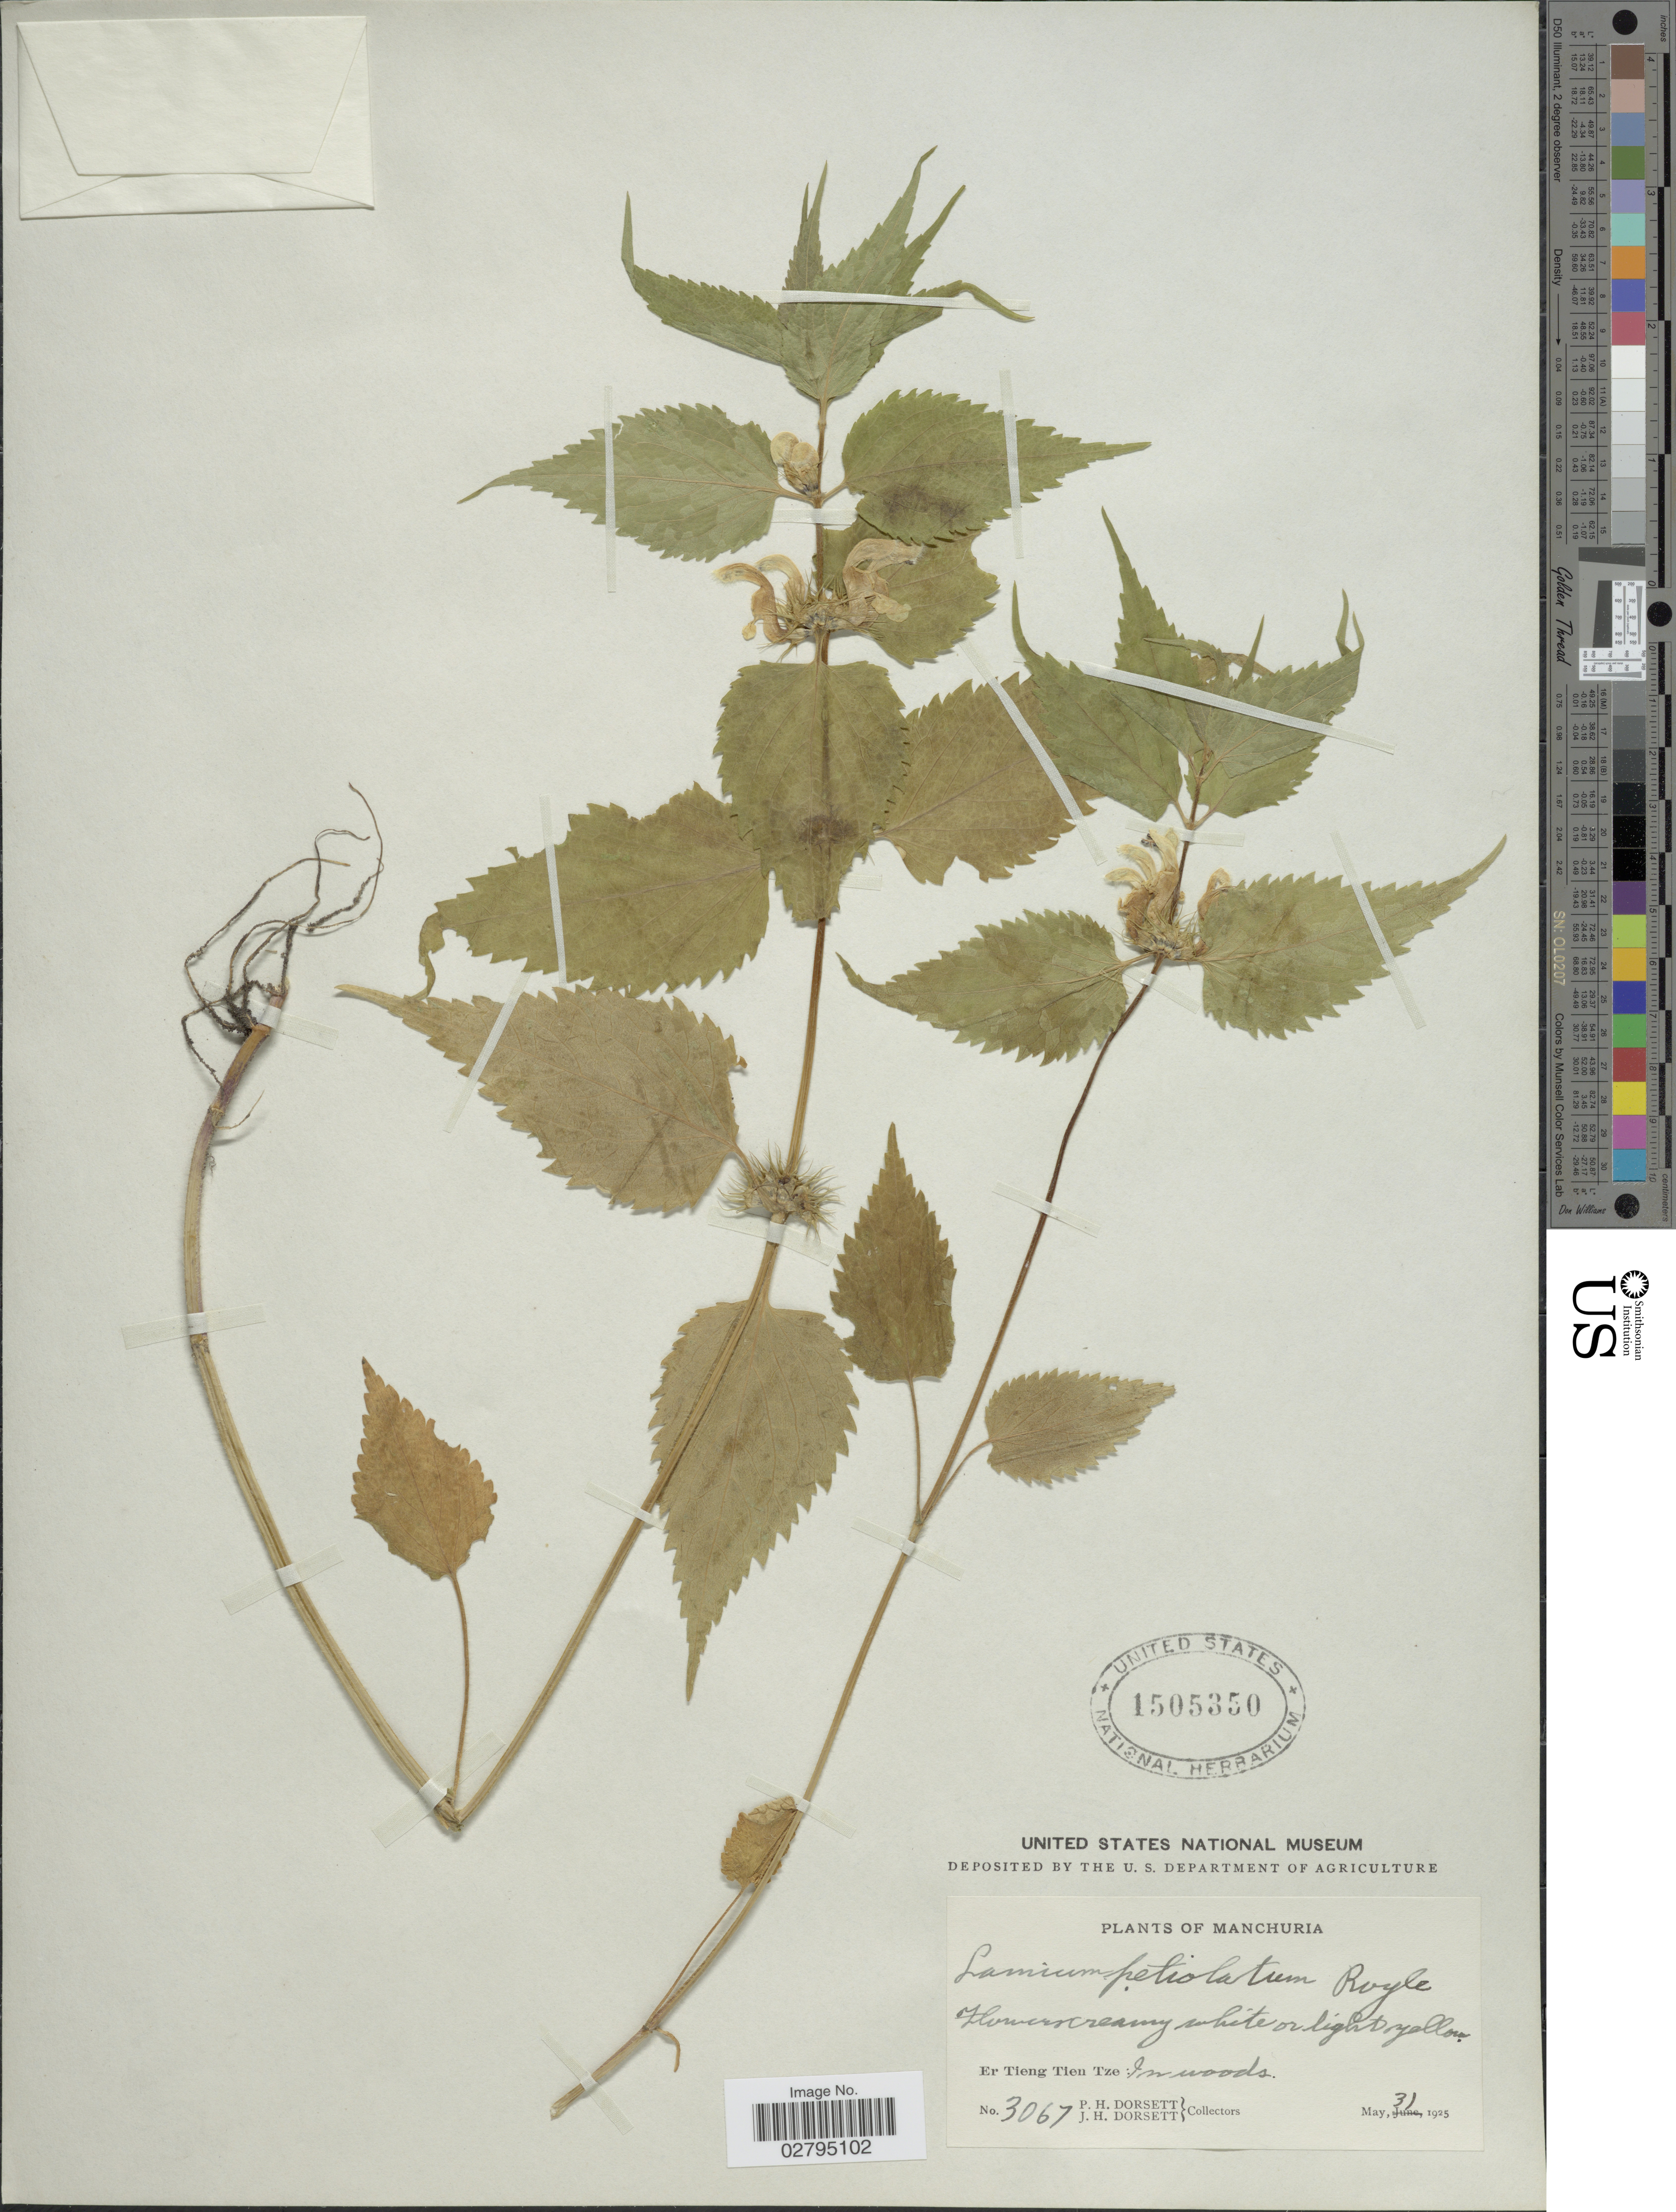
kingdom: Plantae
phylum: Tracheophyta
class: Magnoliopsida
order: Lamiales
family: Lamiaceae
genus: Lamium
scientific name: Lamium album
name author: L.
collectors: P. H. Dorsett & J. Dorsett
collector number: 3067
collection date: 1925-05-31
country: China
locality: Manchuria. Er Tieng Tieu Tze: In woods.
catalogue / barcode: US 1505350